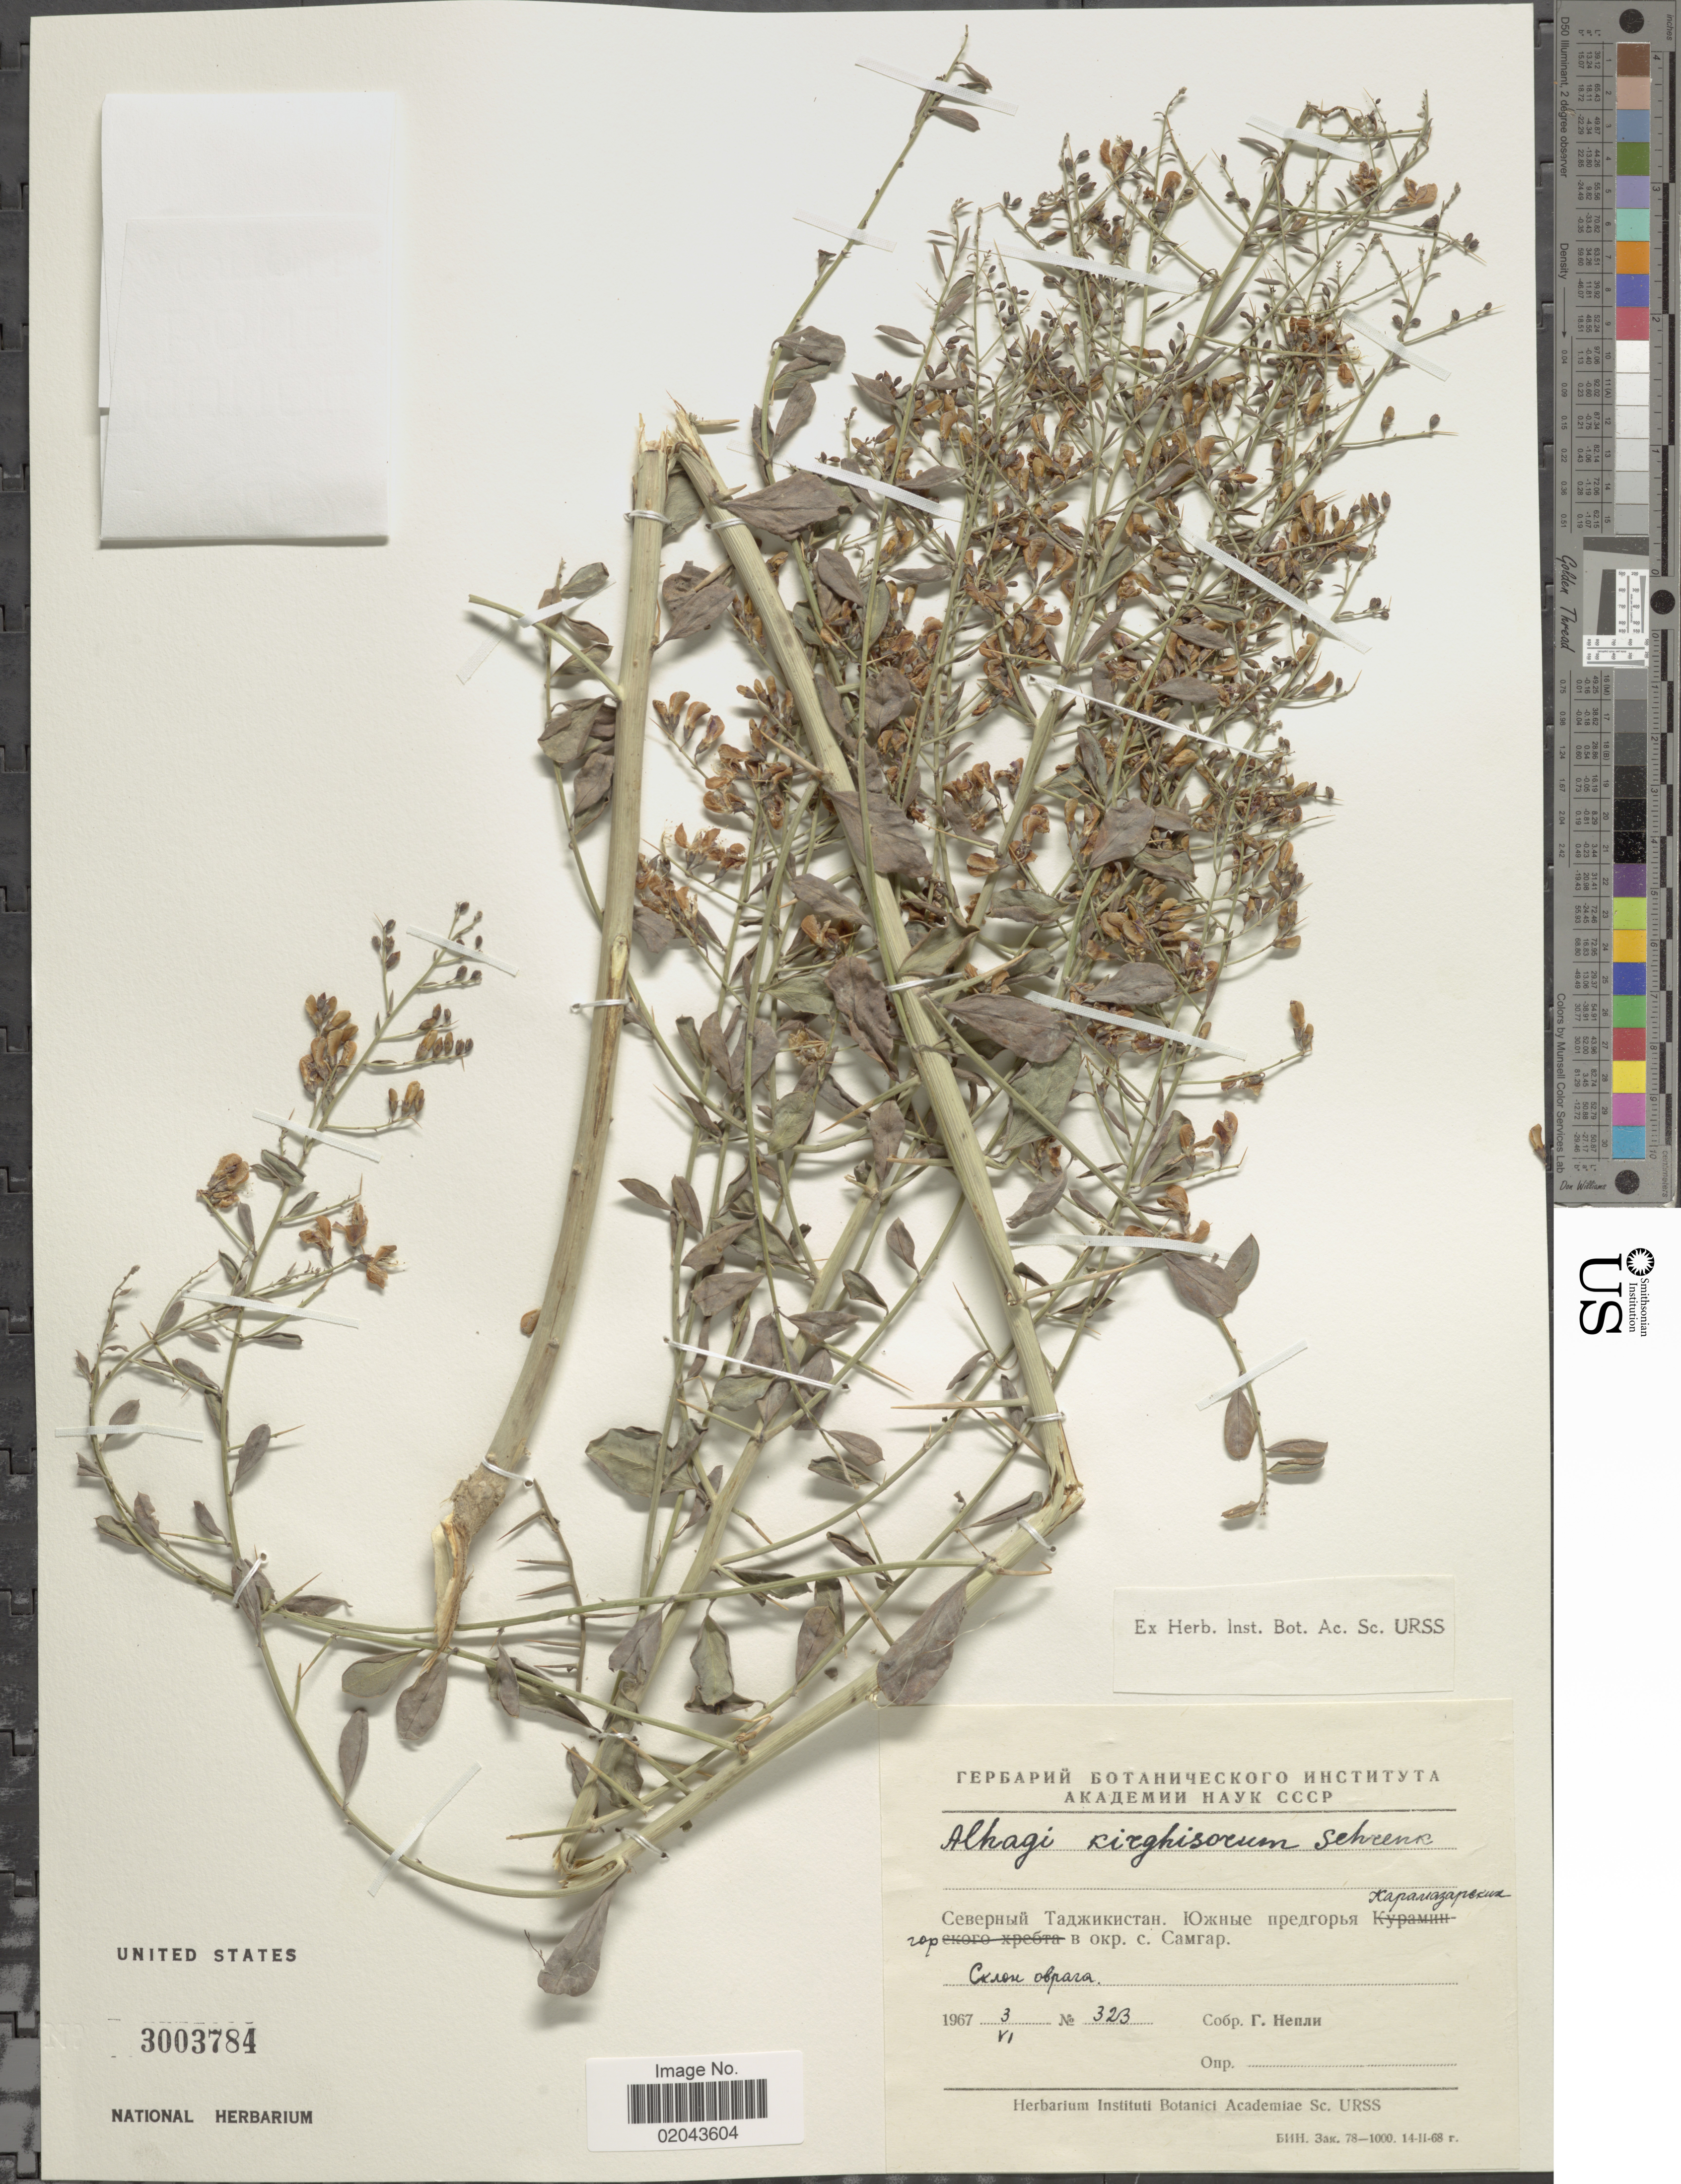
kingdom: Plantae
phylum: Tracheophyta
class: Magnoliopsida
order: Fabales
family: Fabaceae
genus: Alhagi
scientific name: Alhagi kirghisorum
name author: Schrenk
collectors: G. Nepli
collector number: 323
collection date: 1967-06-03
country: Tajikistan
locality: Visinity of Samgar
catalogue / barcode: US 3003784